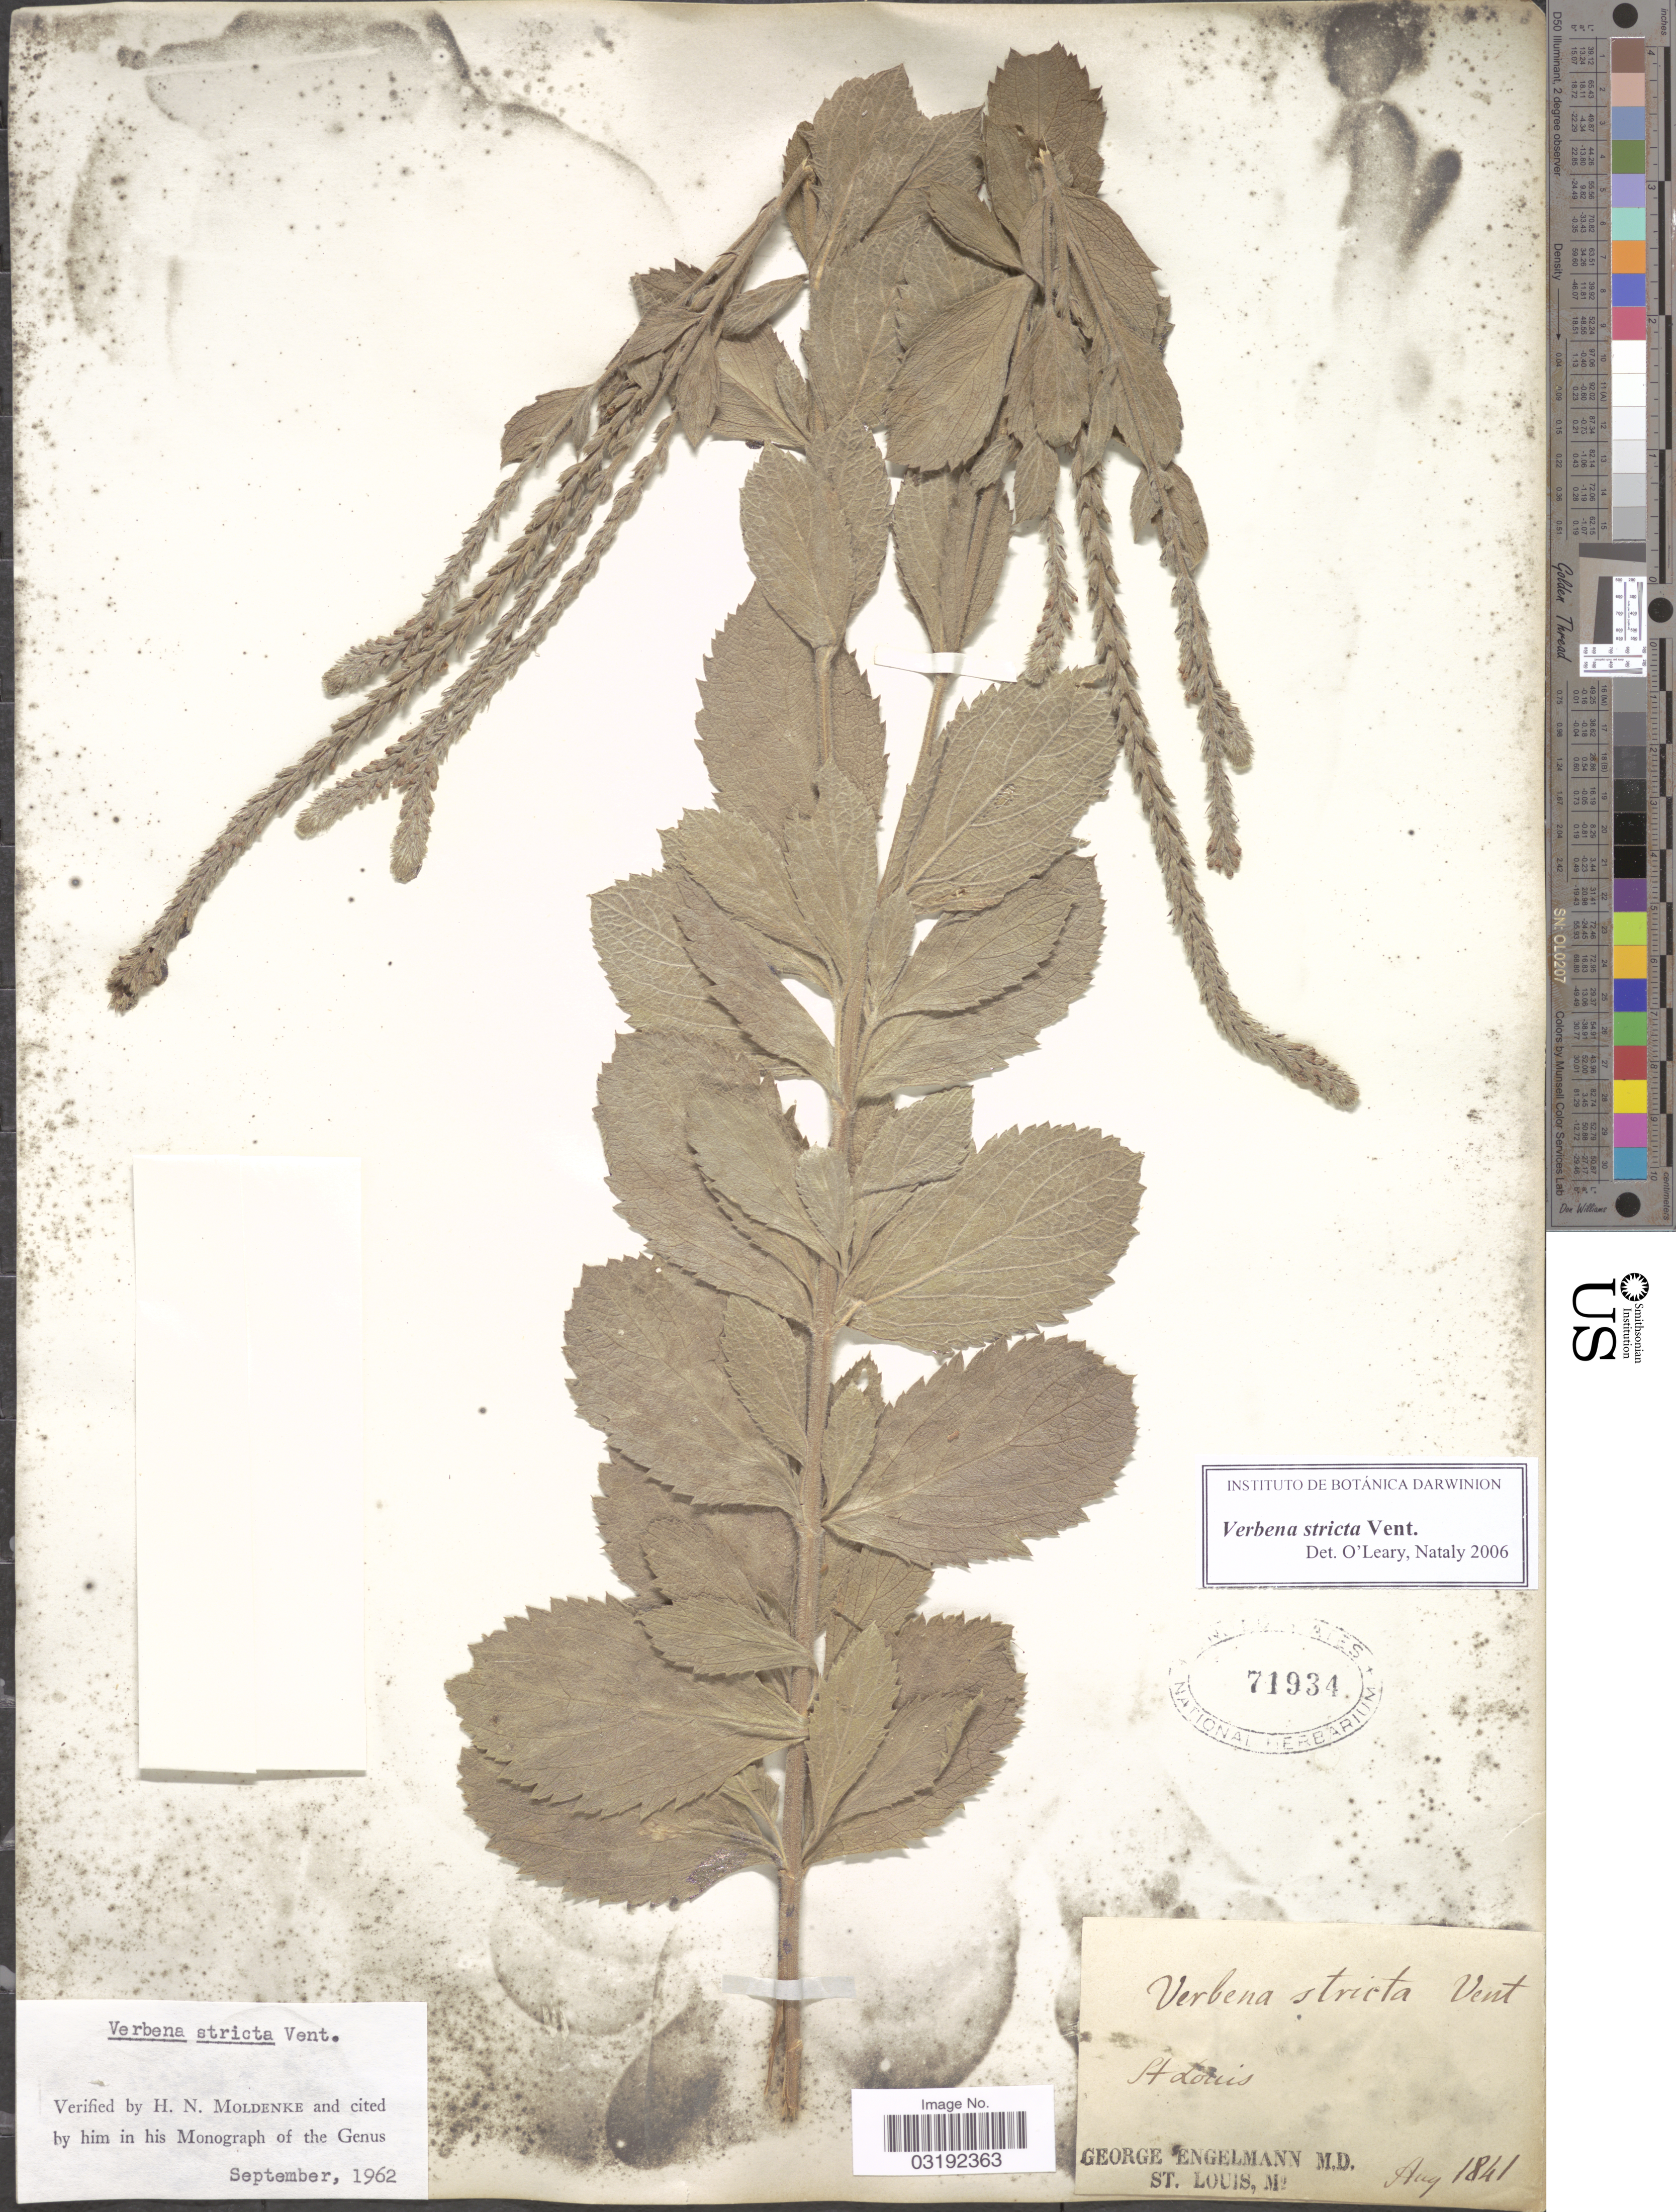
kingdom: Plantae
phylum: Tracheophyta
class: Magnoliopsida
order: Lamiales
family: Verbenaceae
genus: Verbena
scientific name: Verbena stricta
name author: Vent.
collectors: G. Engelmann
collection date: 1841-08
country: United States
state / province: Missouri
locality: St Louis.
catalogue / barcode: US 71934